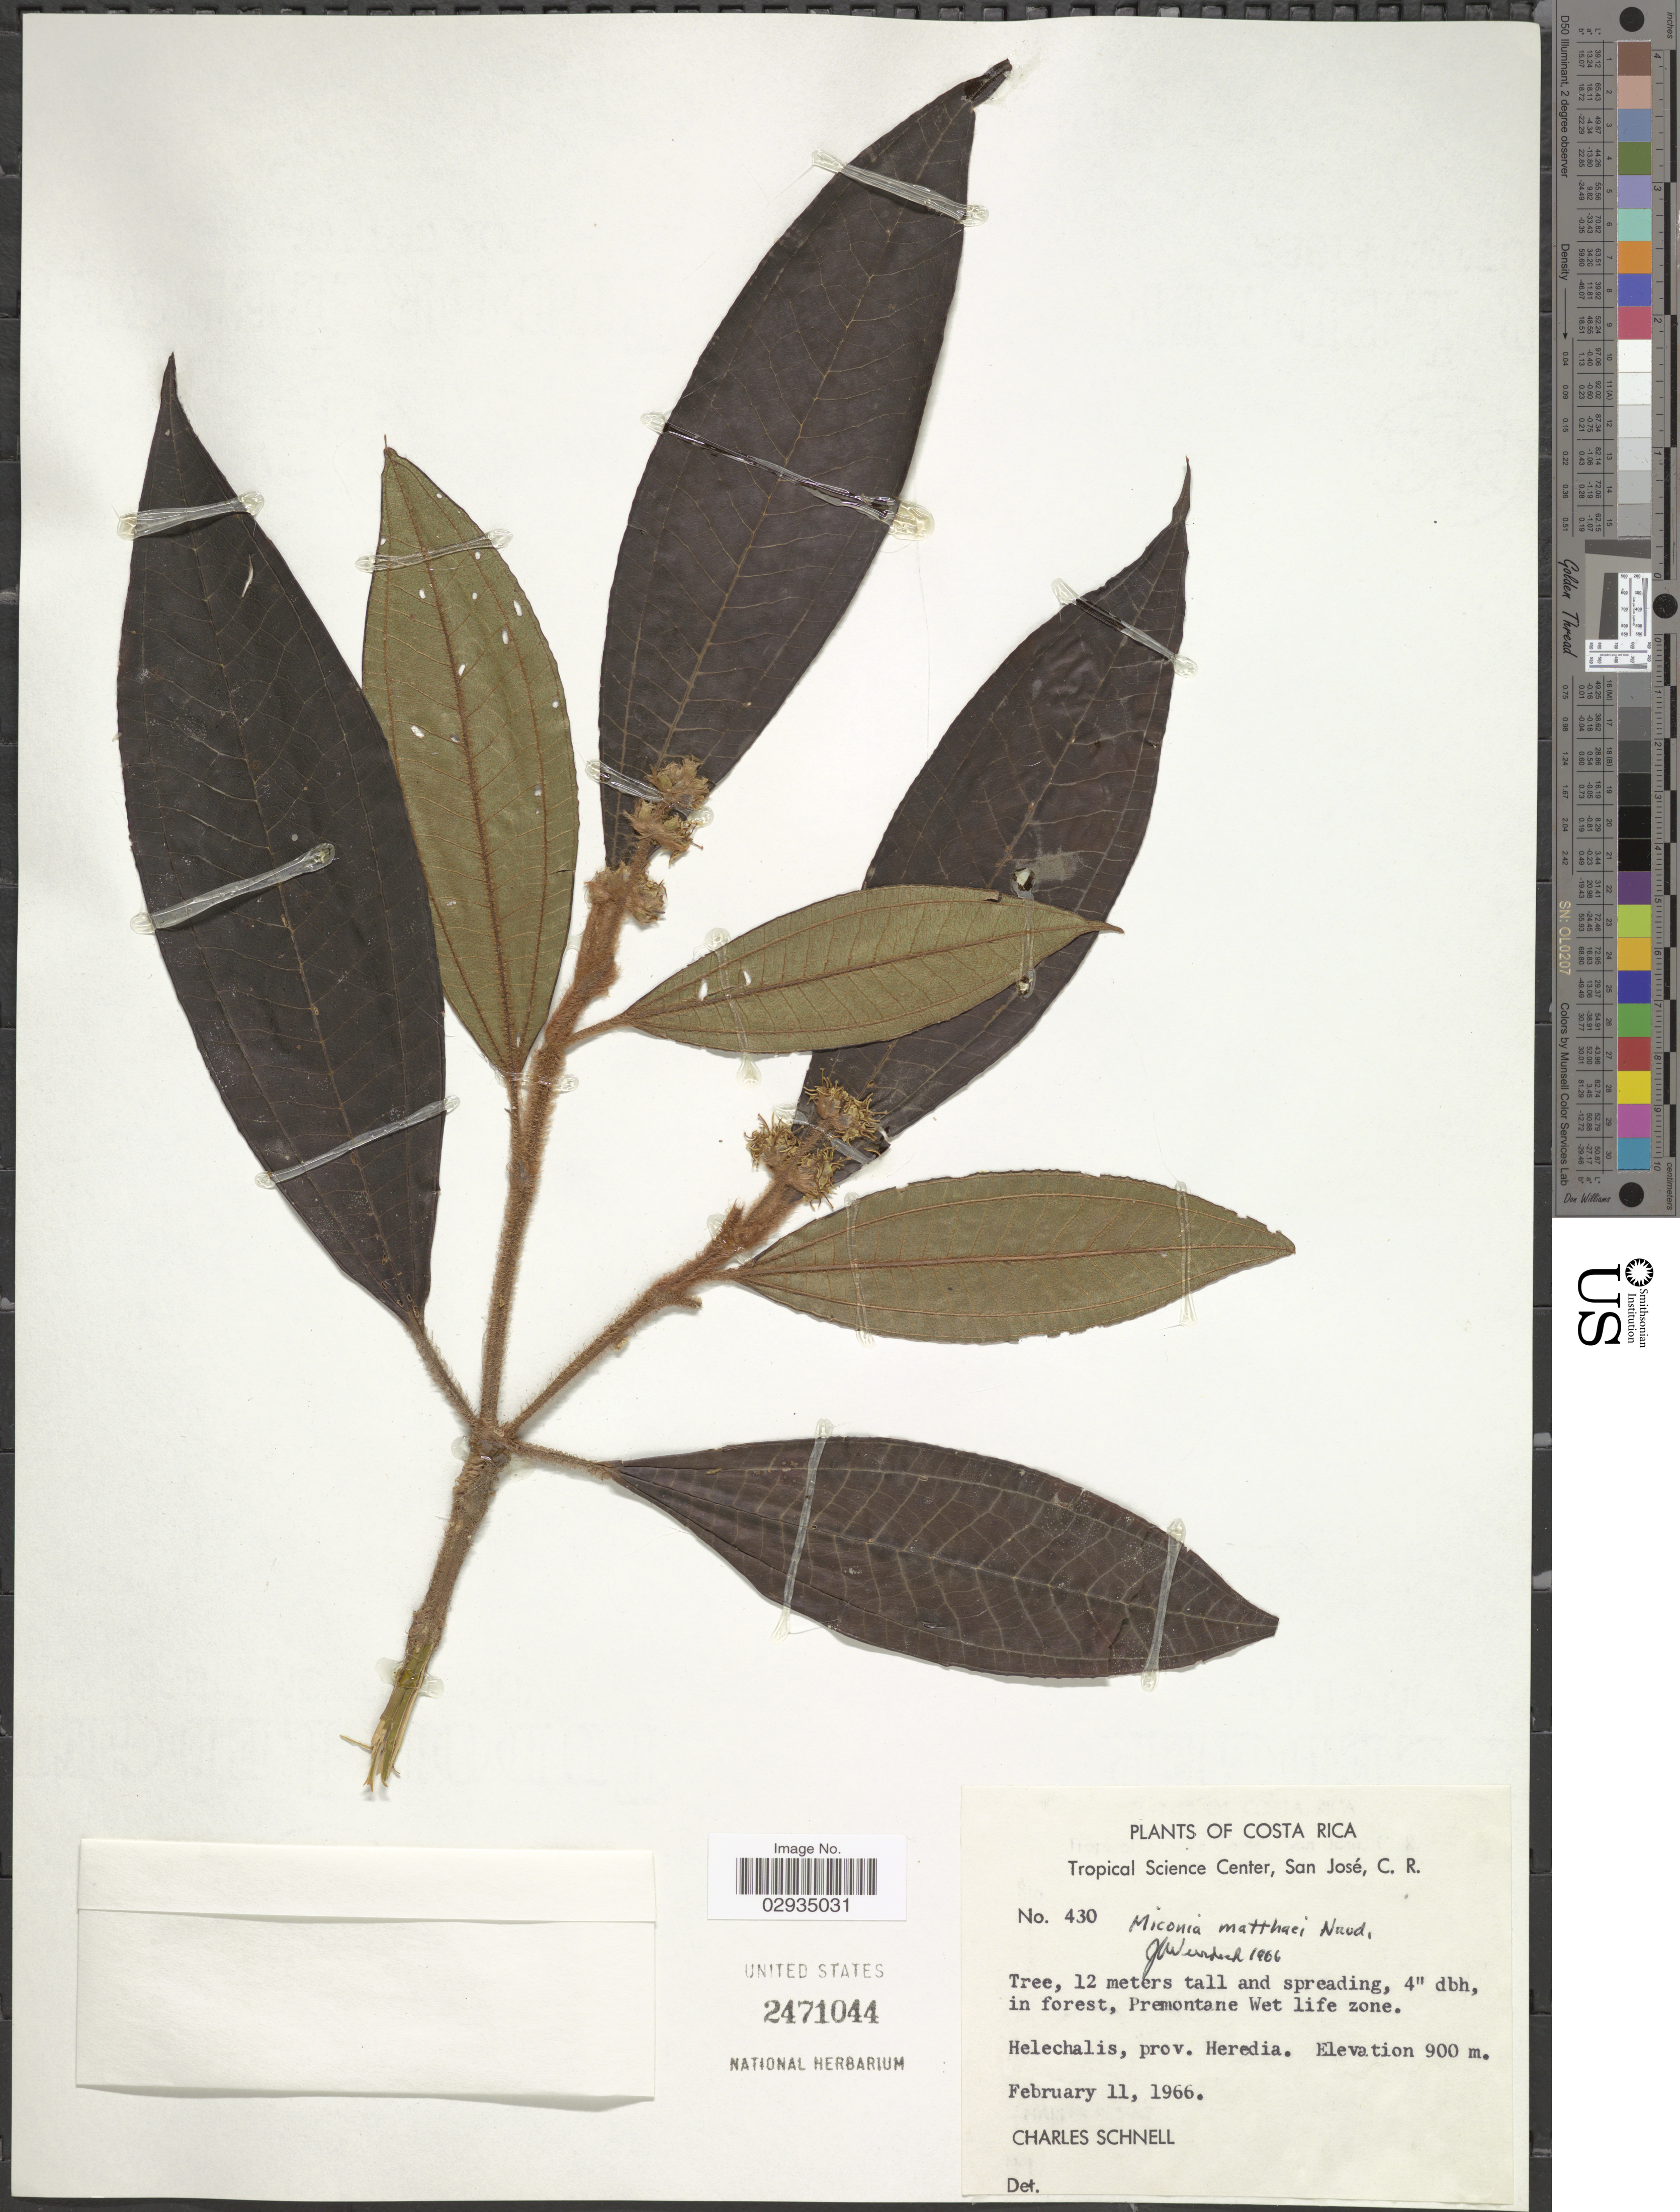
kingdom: Plantae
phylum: Tracheophyta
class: Magnoliopsida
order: Myrtales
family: Melastomataceae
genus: Miconia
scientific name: Miconia matthaei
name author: Naudin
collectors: C. Schnell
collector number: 430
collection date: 1966-02-11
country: Costa Rica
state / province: Heredia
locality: Premontane Wet life zone. Helechalis.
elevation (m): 900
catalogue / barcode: US 2471044